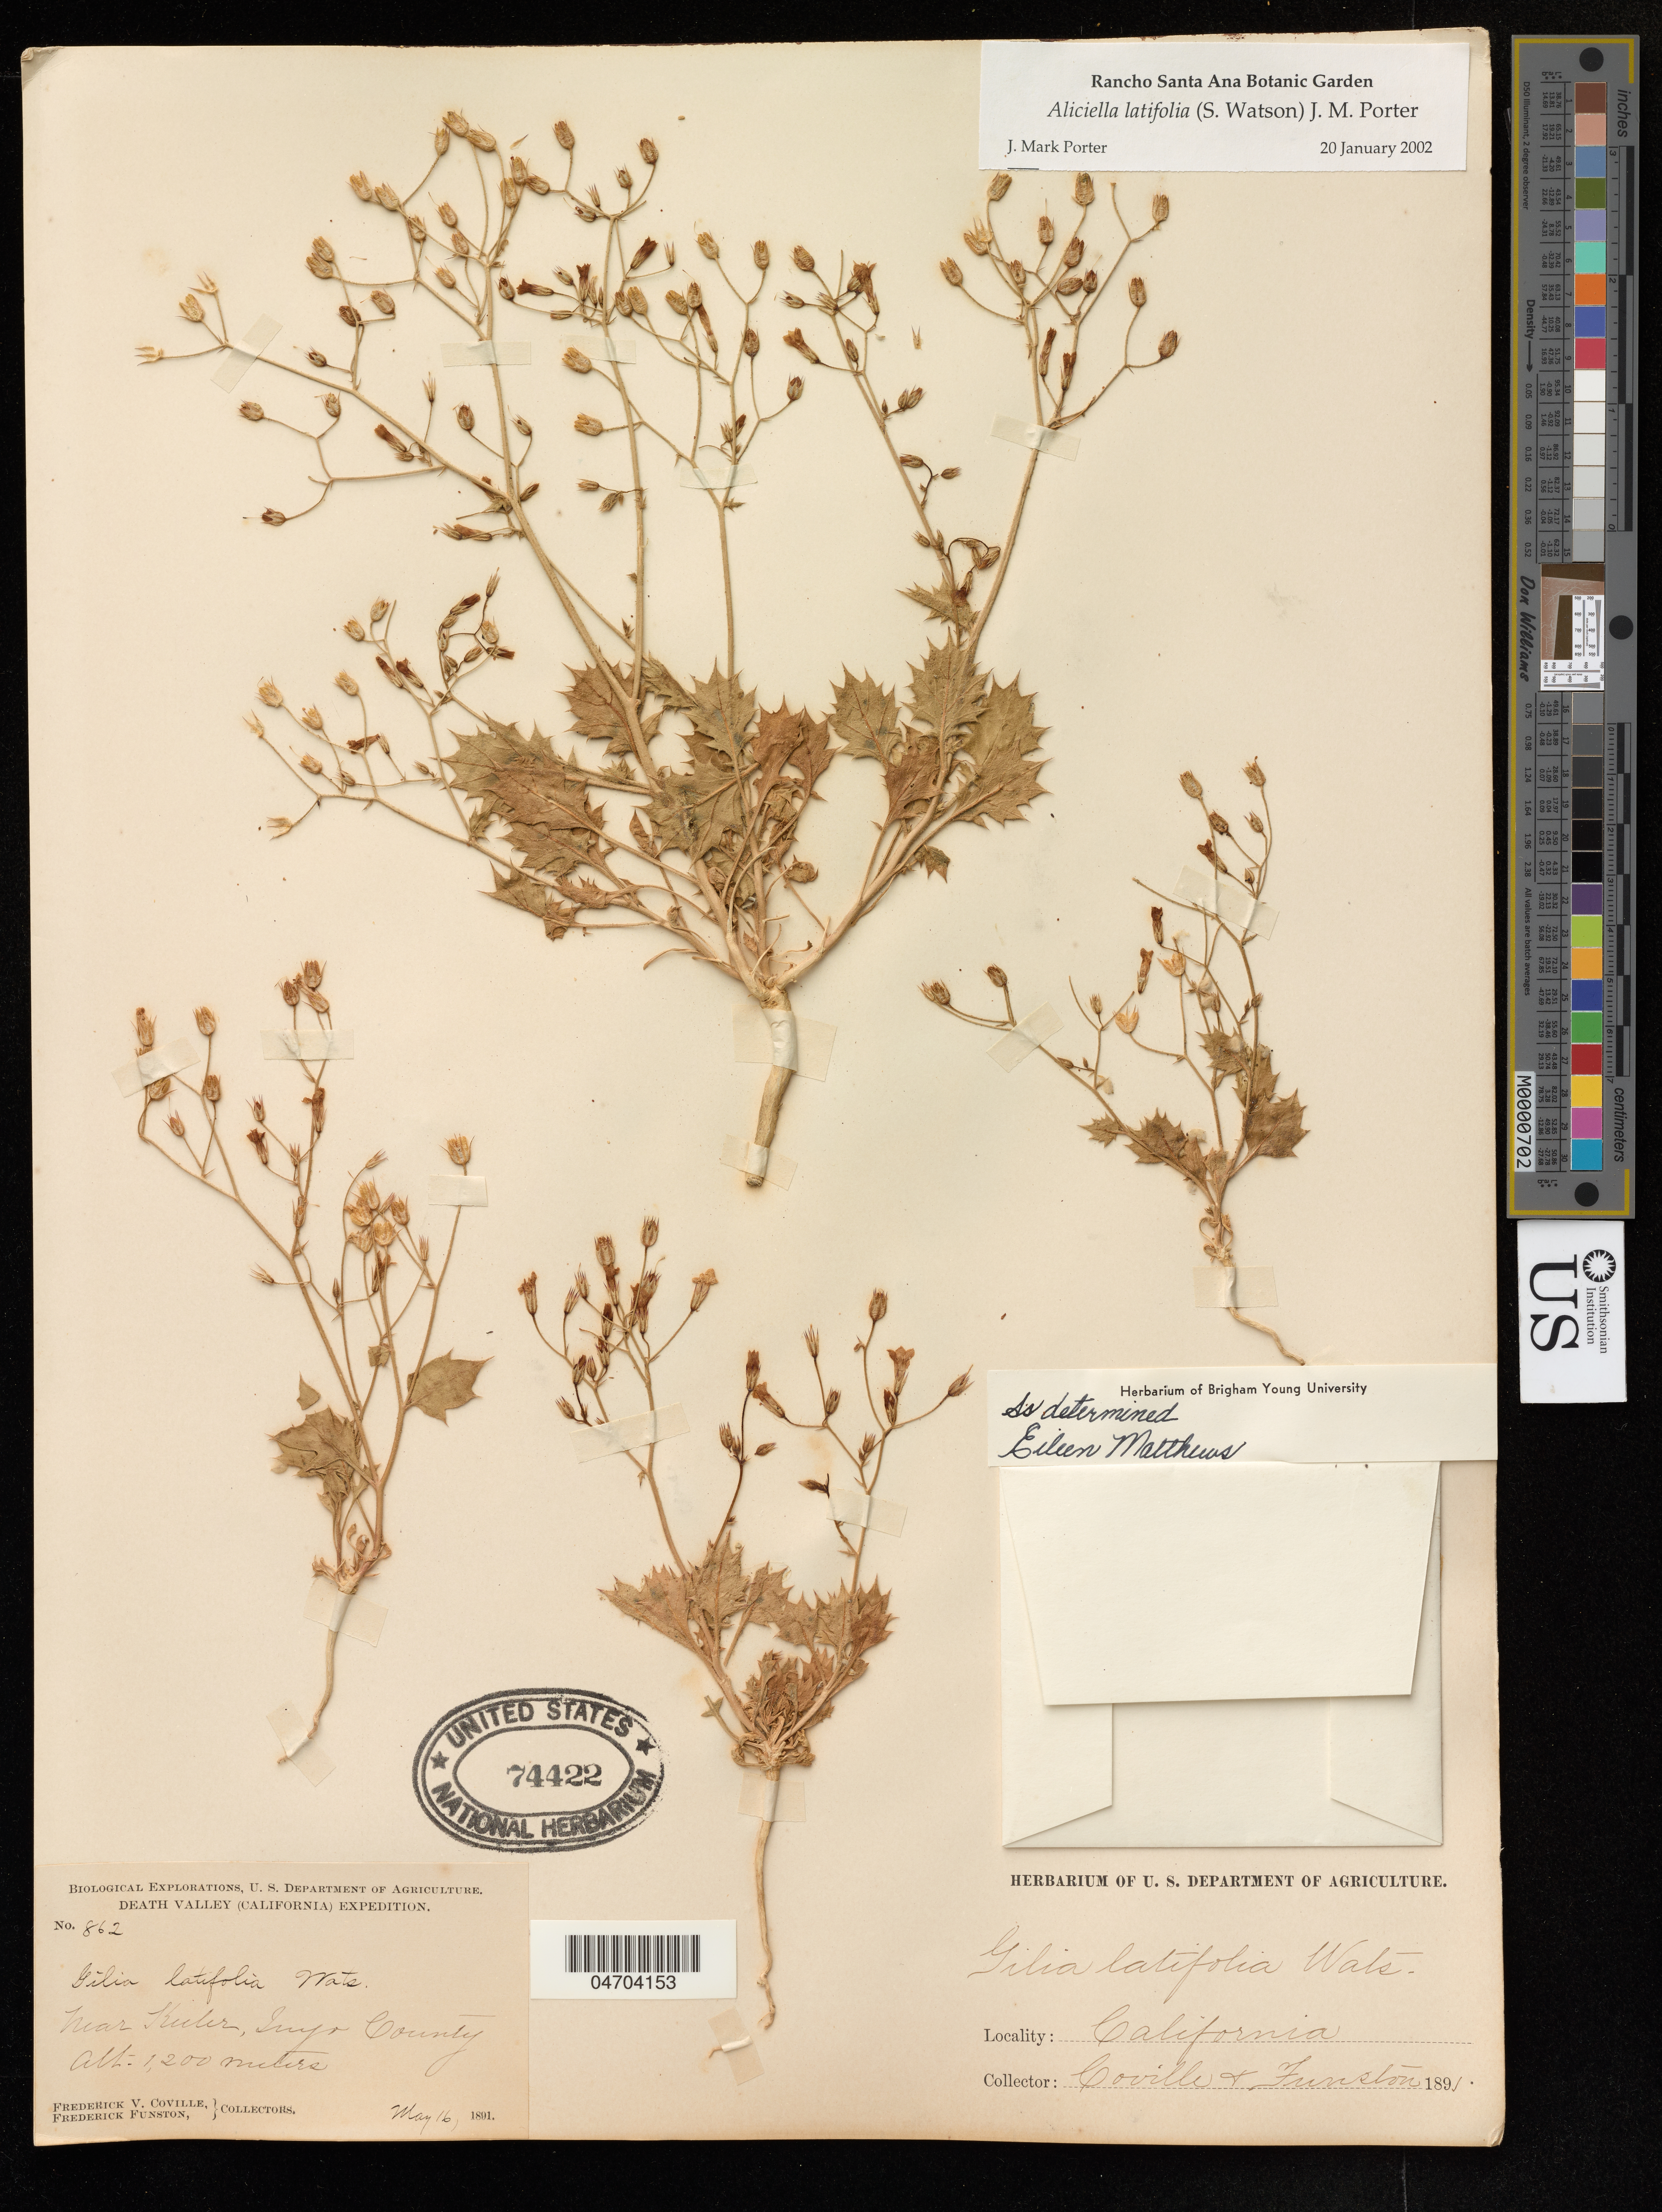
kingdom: Plantae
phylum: Tracheophyta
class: Magnoliopsida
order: Ericales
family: Polemoniaceae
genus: Gilia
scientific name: Gilia latifolia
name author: S. Watson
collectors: F. V. Coville & F. Funston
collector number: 862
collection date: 1891-05-16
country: United States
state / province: California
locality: Near Kuler, Inyo County.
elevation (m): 1.2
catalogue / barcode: US 74422